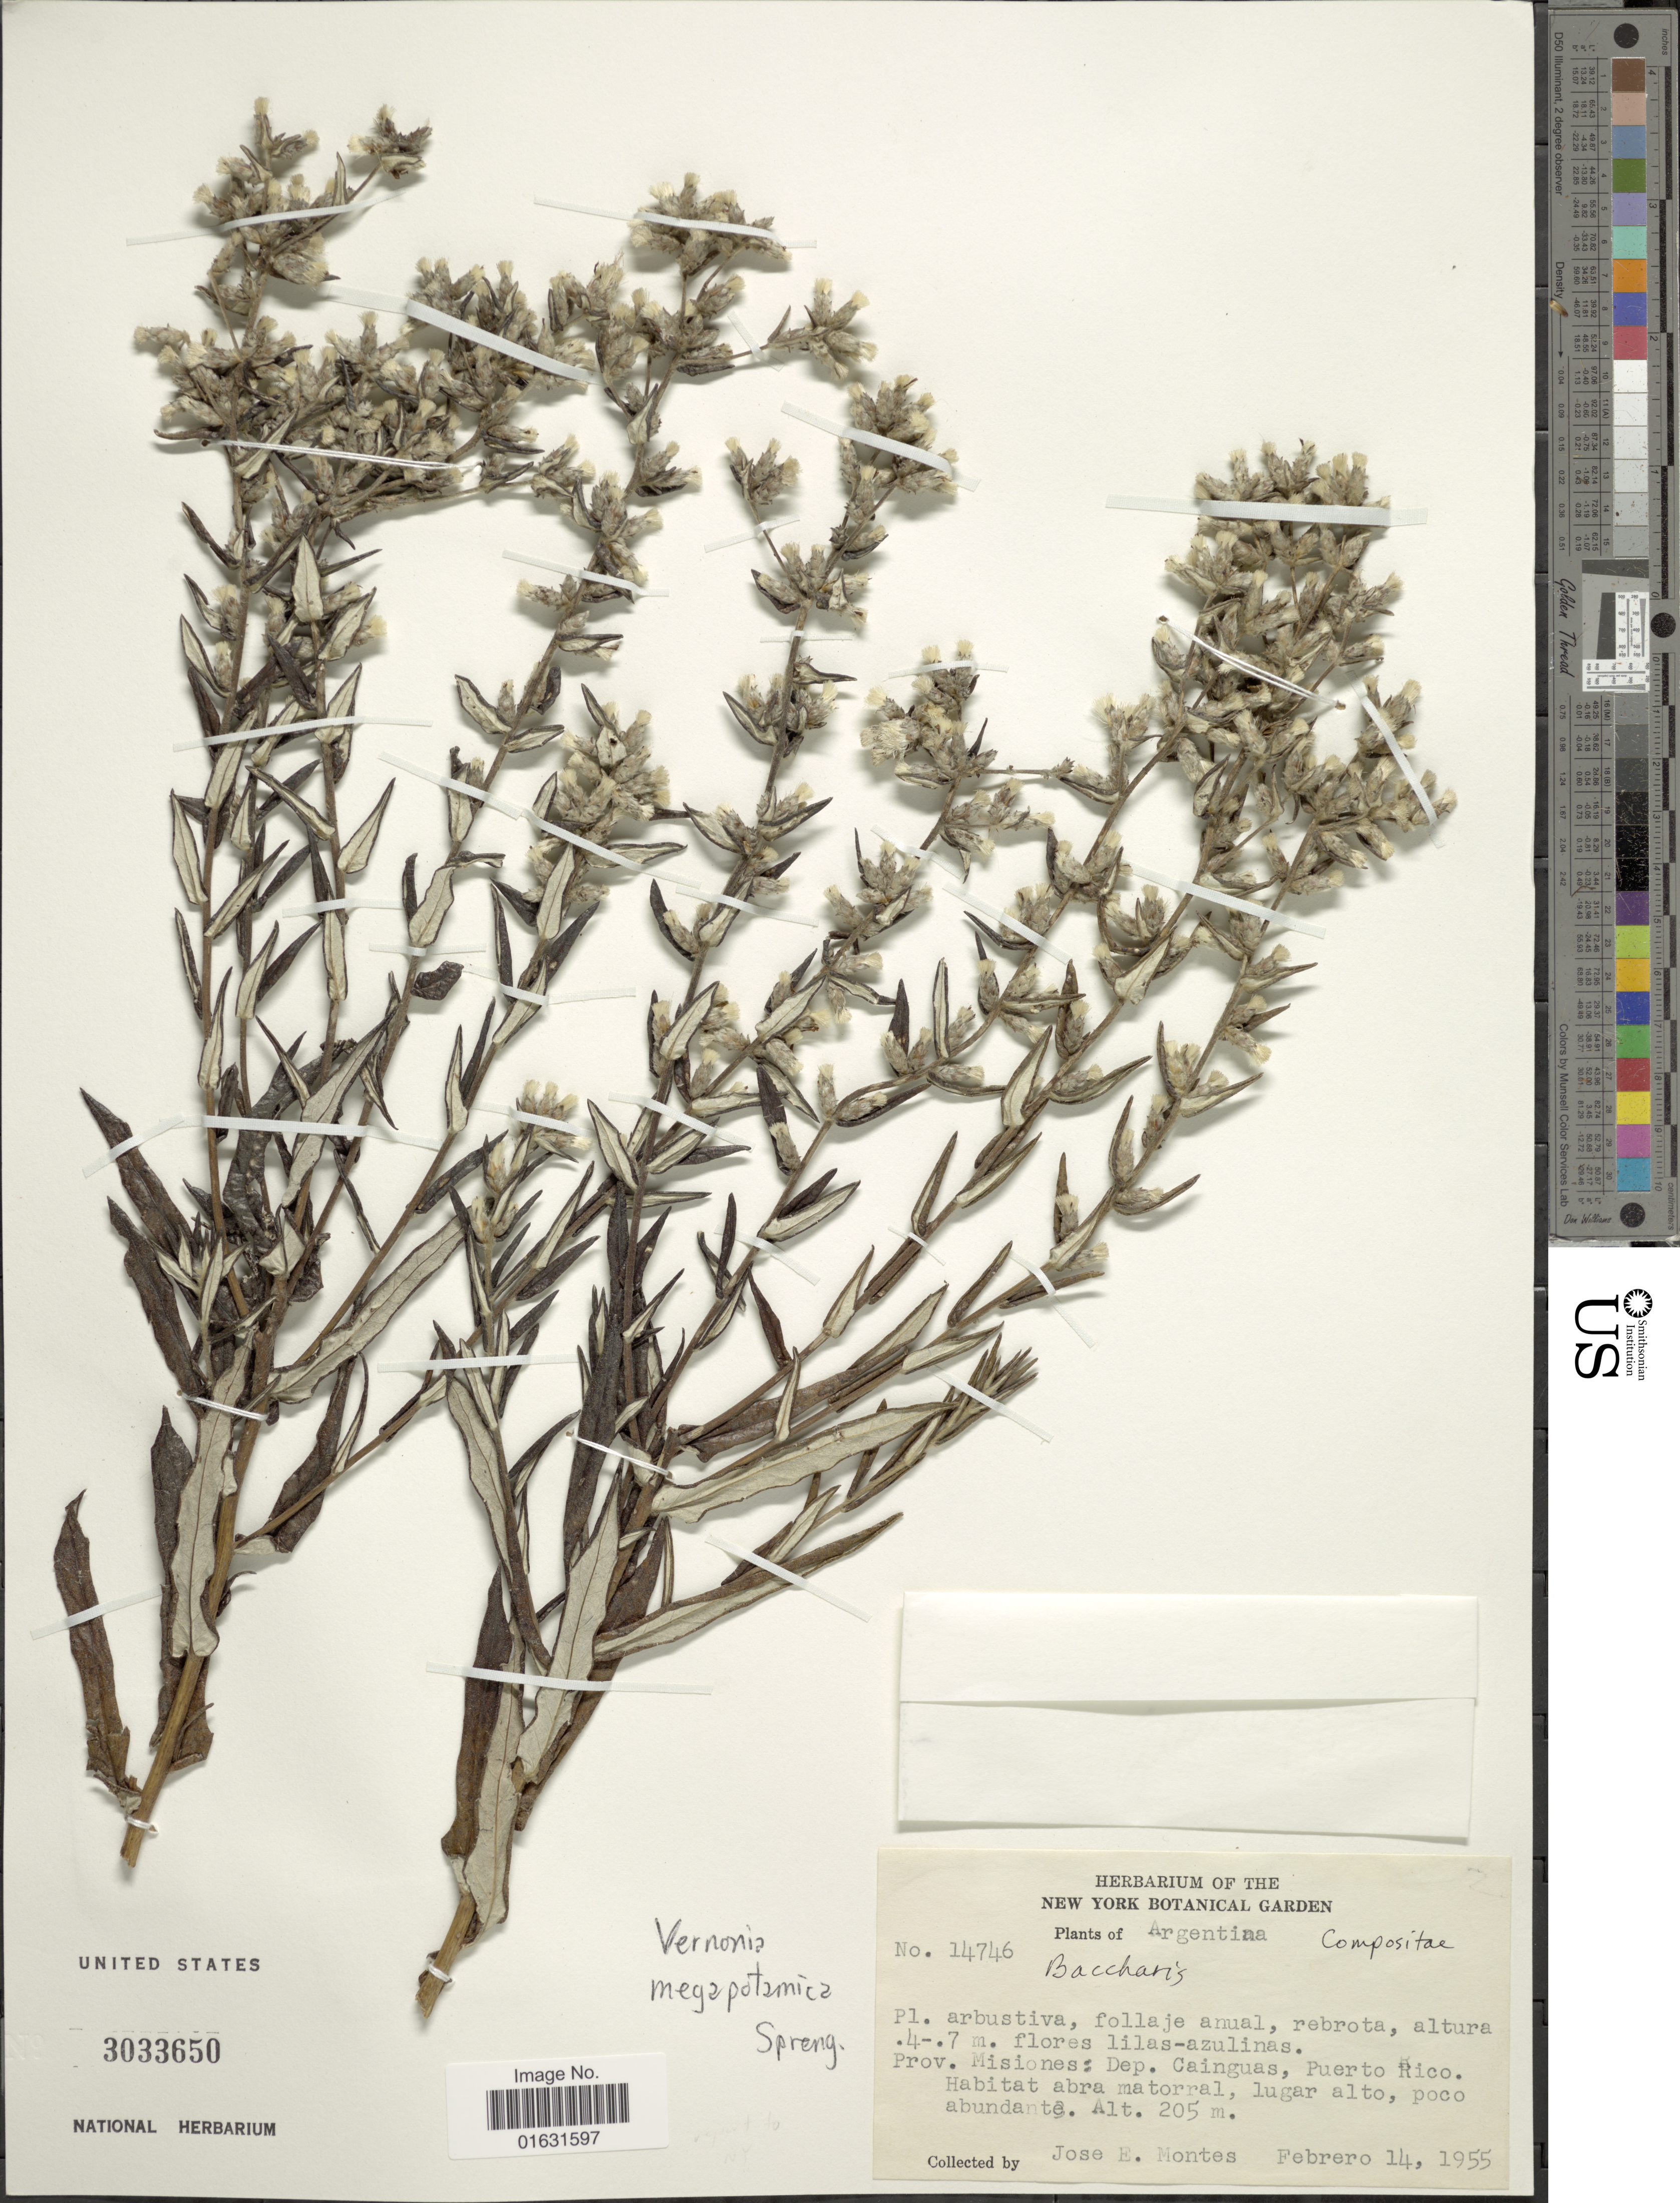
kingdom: Plantae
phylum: Tracheophyta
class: Magnoliopsida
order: Asterales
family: Asteraceae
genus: Stenocephalum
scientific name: Stenocephalum megapotamicum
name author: (Spreng.) Sch. Bip.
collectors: J. E. Montes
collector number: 14746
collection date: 1955-02-14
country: Argentina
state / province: Misiones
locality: Dep. Cainguas, Puerto Rico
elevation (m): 205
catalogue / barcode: US 3033650